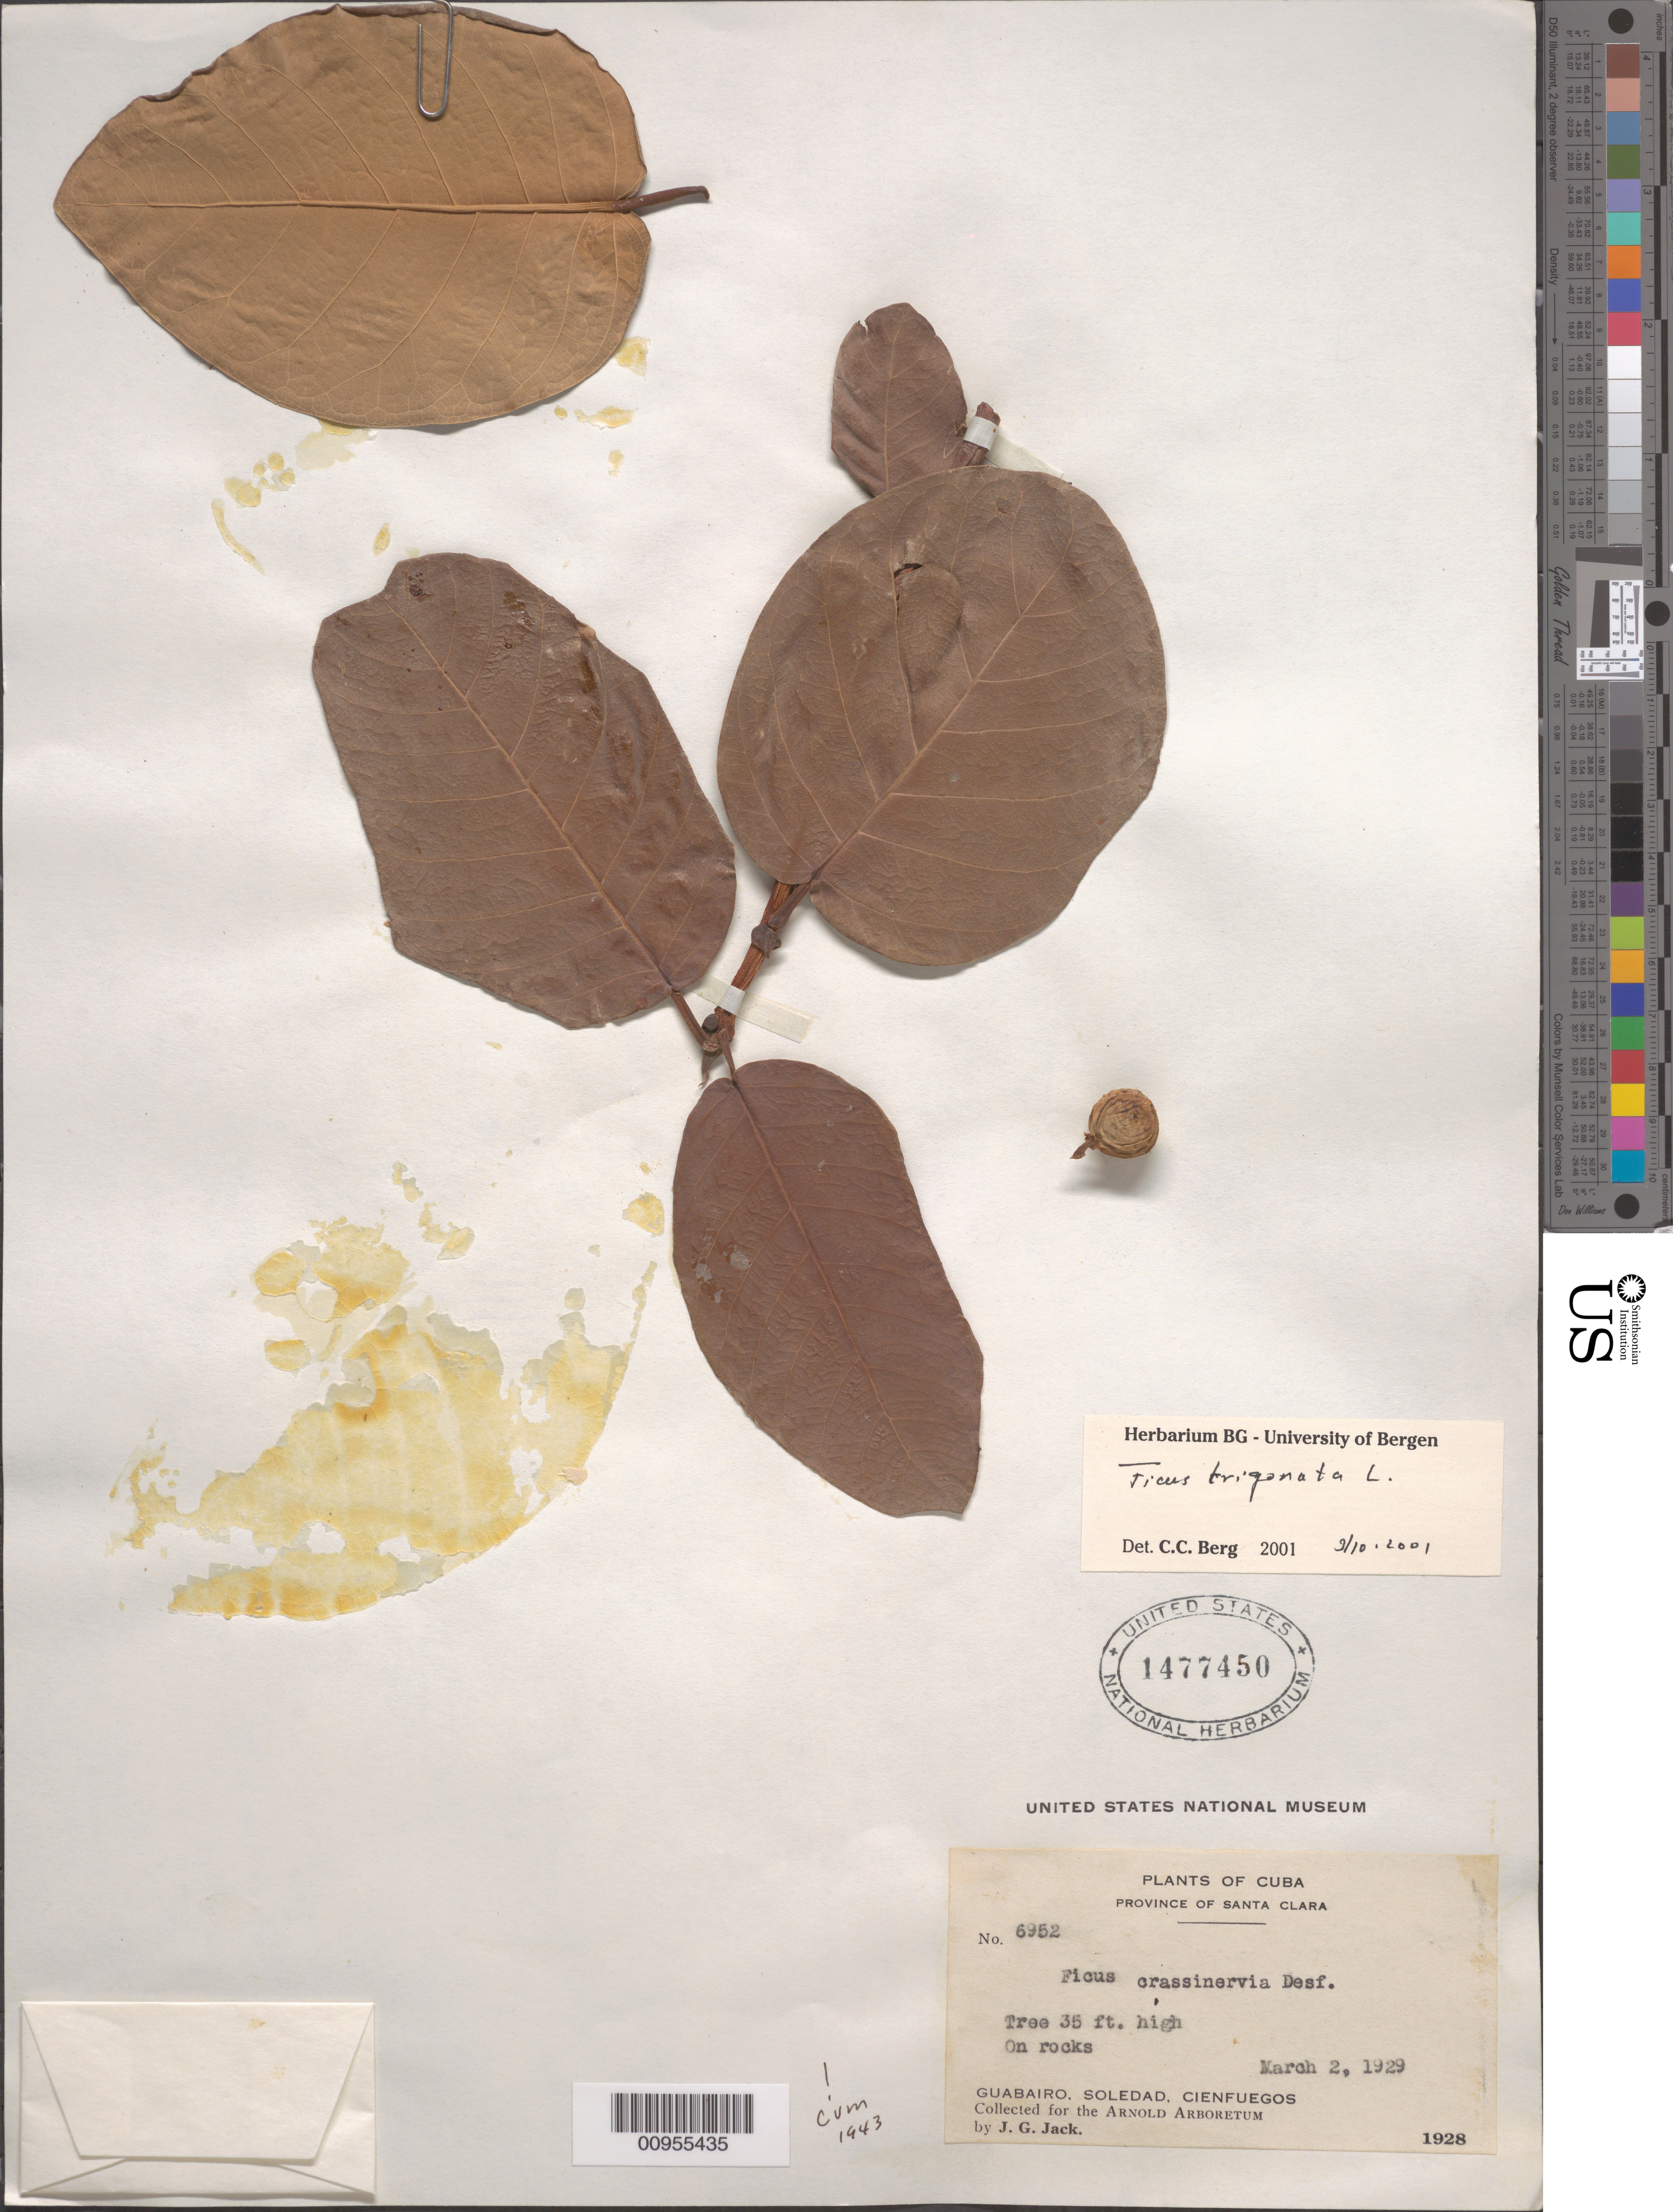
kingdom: Plantae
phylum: Tracheophyta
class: Magnoliopsida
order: Rosales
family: Moraceae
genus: Ficus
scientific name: Ficus trigonata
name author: L.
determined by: Berg, C. C.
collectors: J. G. Jack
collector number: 6952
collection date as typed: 02 Mar 1929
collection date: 1929-03-02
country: Cuba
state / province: Cienfuegos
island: Cuba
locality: Guabairo, Soledad, Cienfuegos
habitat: on rocks.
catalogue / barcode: US 1477450